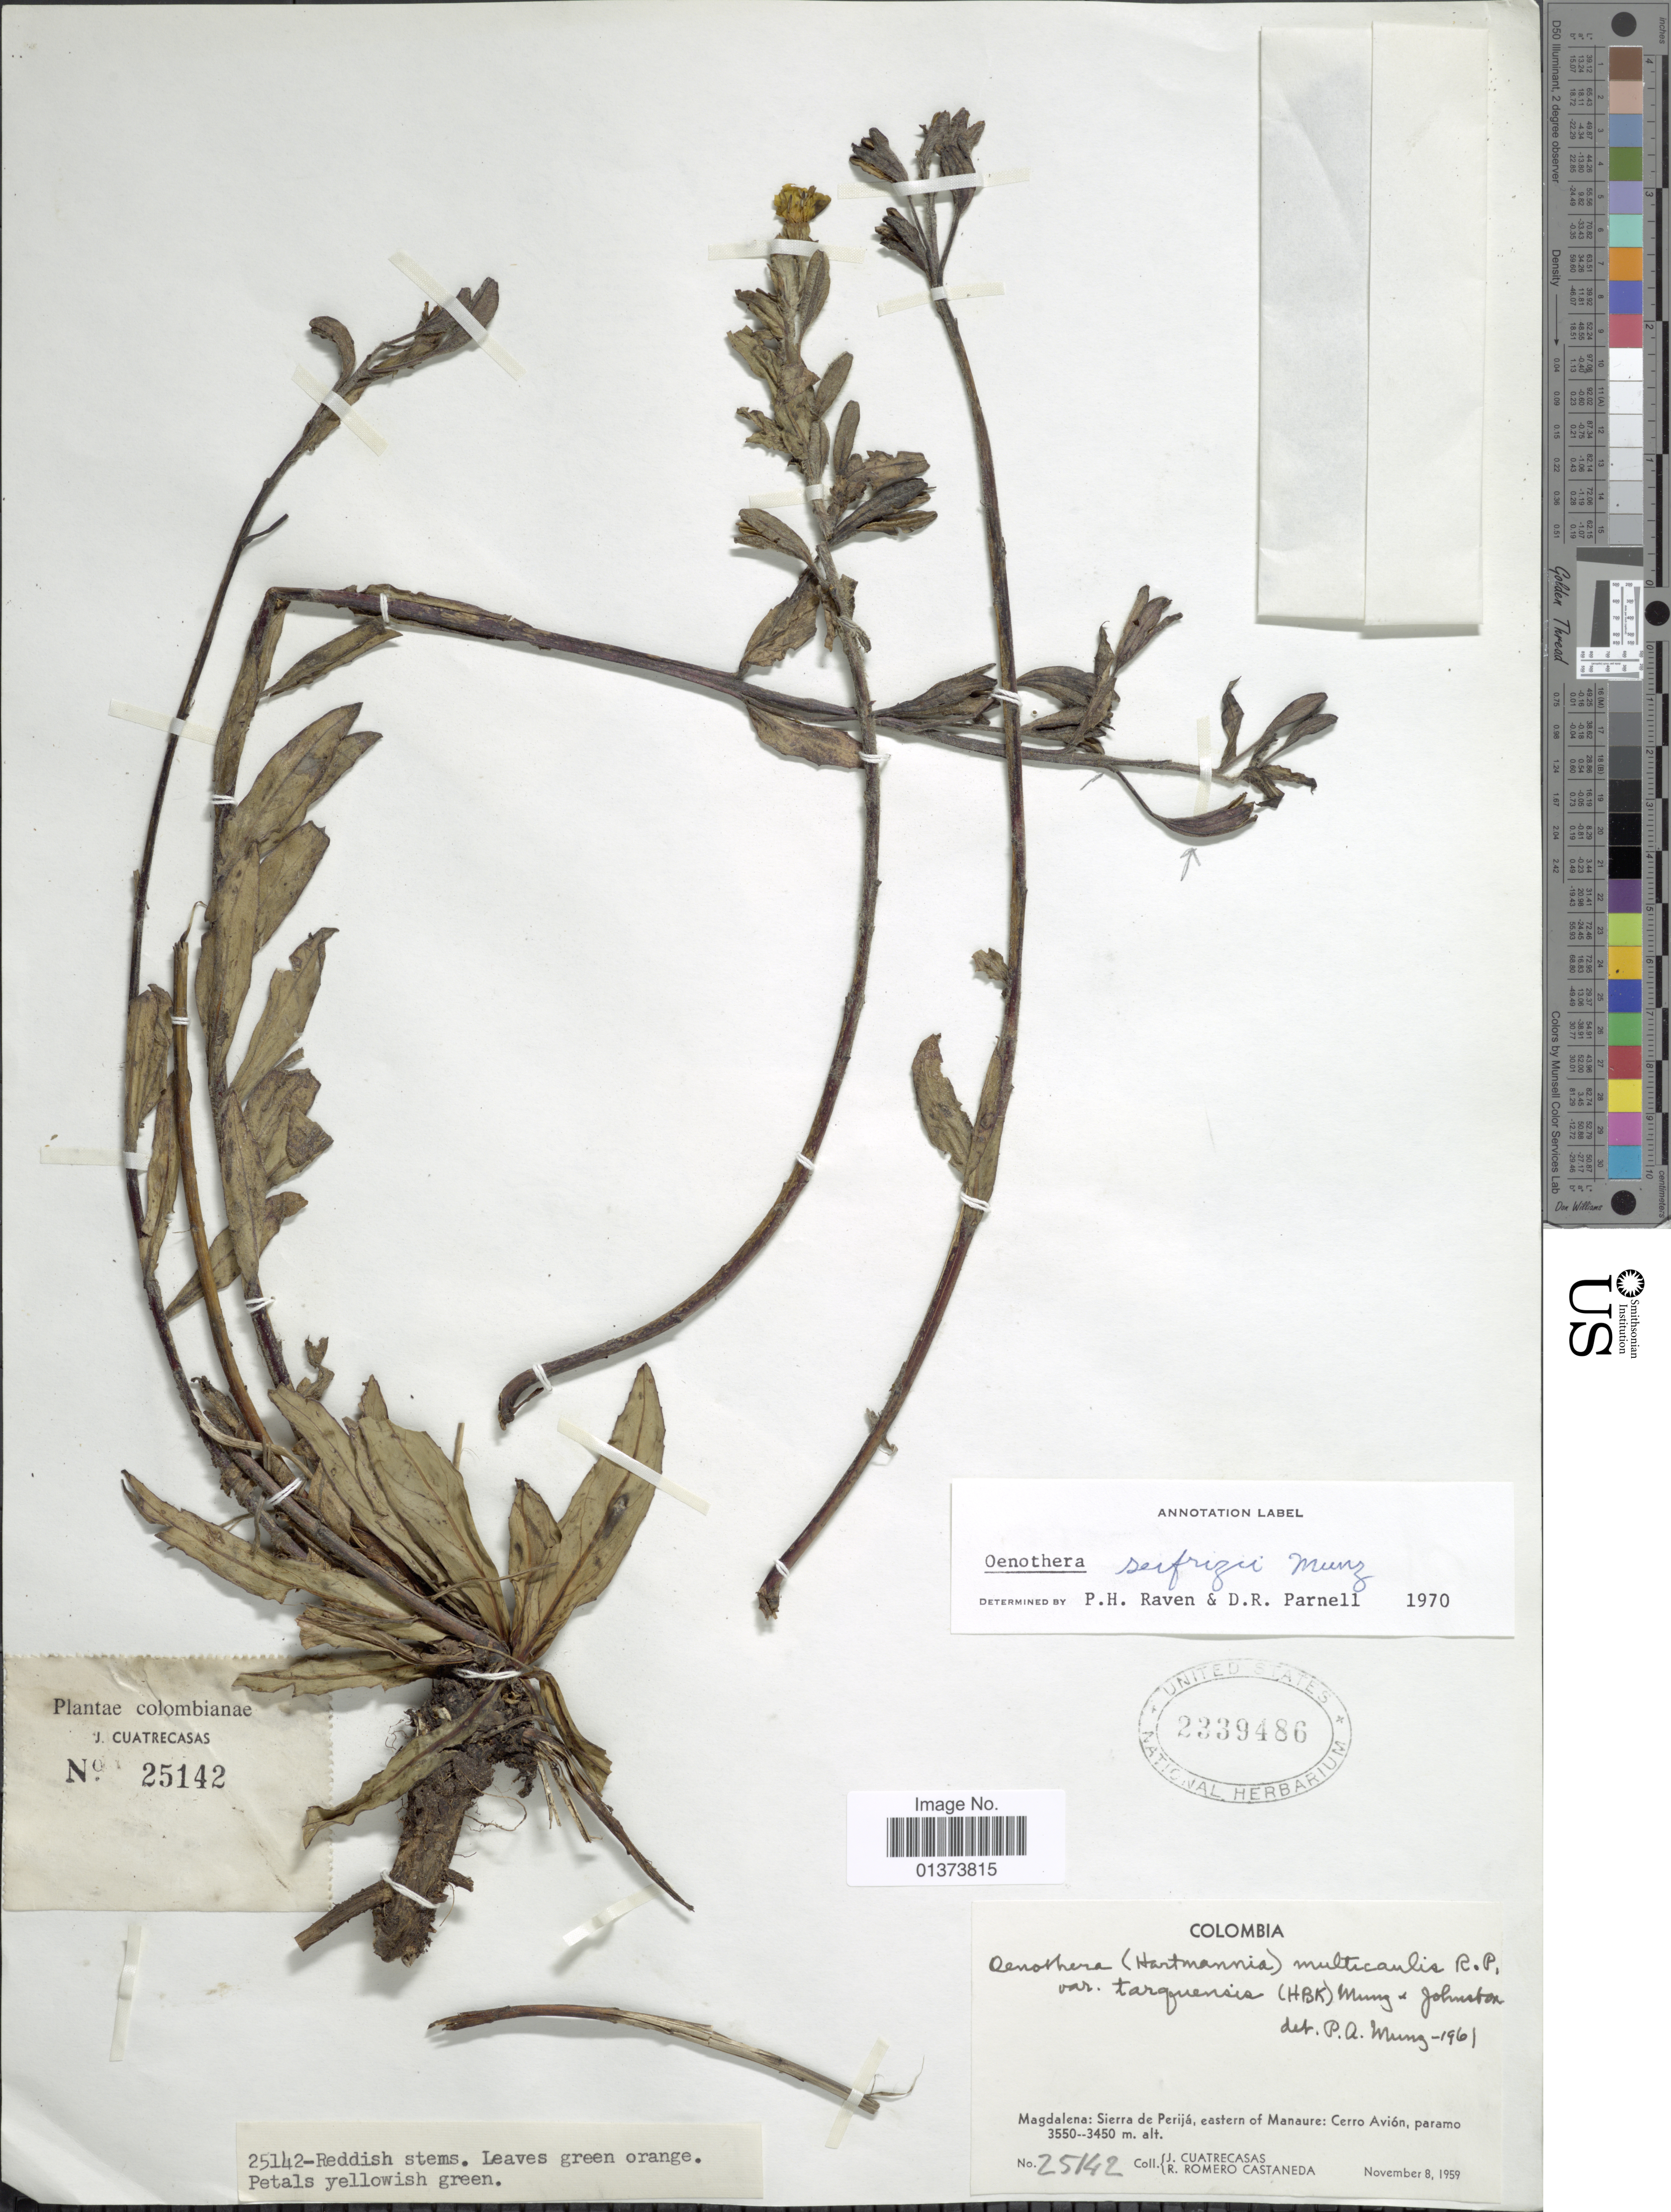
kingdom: Plantae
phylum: Tracheophyta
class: Magnoliopsida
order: Myrtales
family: Onagraceae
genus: Oenothera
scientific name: Oenothera seifrizii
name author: Munz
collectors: J. Cuatrecasas & R. Romero Castañeda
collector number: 25142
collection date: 1959-11-08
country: Colombia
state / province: Magdalena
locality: Sierra de Perijá, eastern of Manaure: Cerro Avión, paramo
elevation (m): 3450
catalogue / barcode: US 2339486